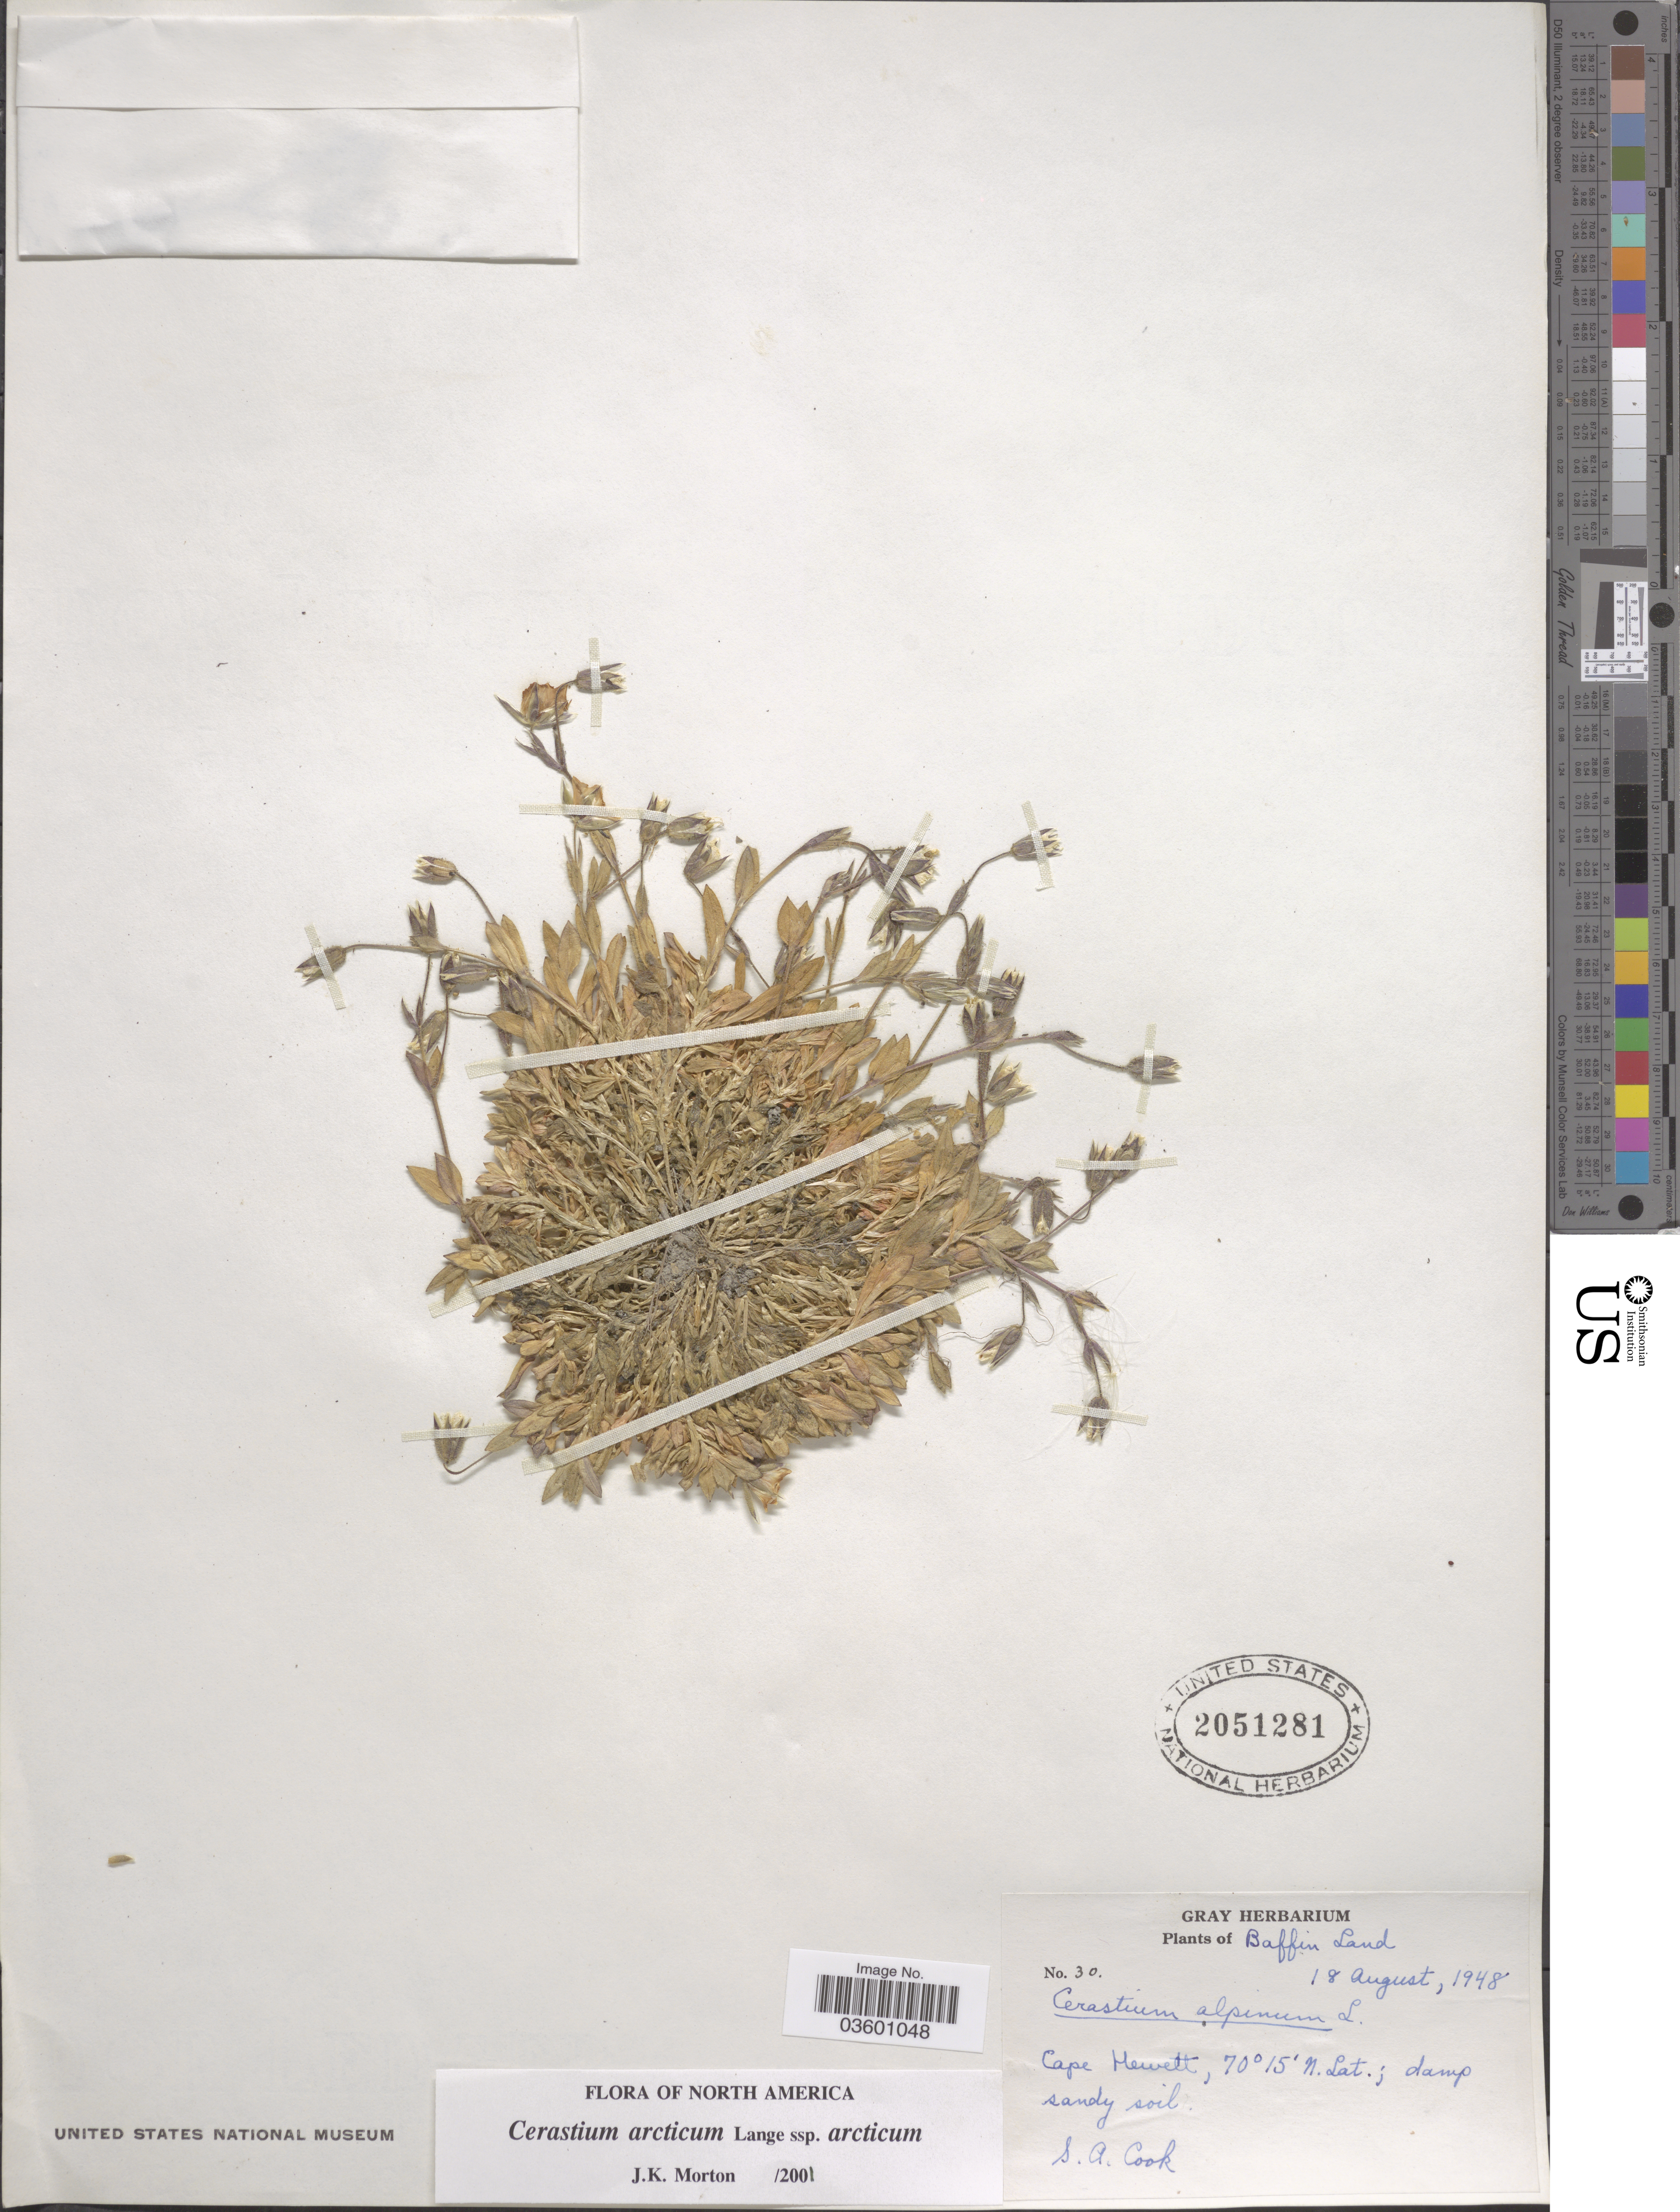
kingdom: Plantae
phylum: Tracheophyta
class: Magnoliopsida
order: Caryophyllales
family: Caryophyllaceae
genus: Cerastium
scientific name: Cerastium arcticum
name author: Lange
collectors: S. A. Cook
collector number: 30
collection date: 1948-08-18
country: Canada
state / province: Nunavut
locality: Baffin Land. Cape Hewett.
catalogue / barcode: US 2051281